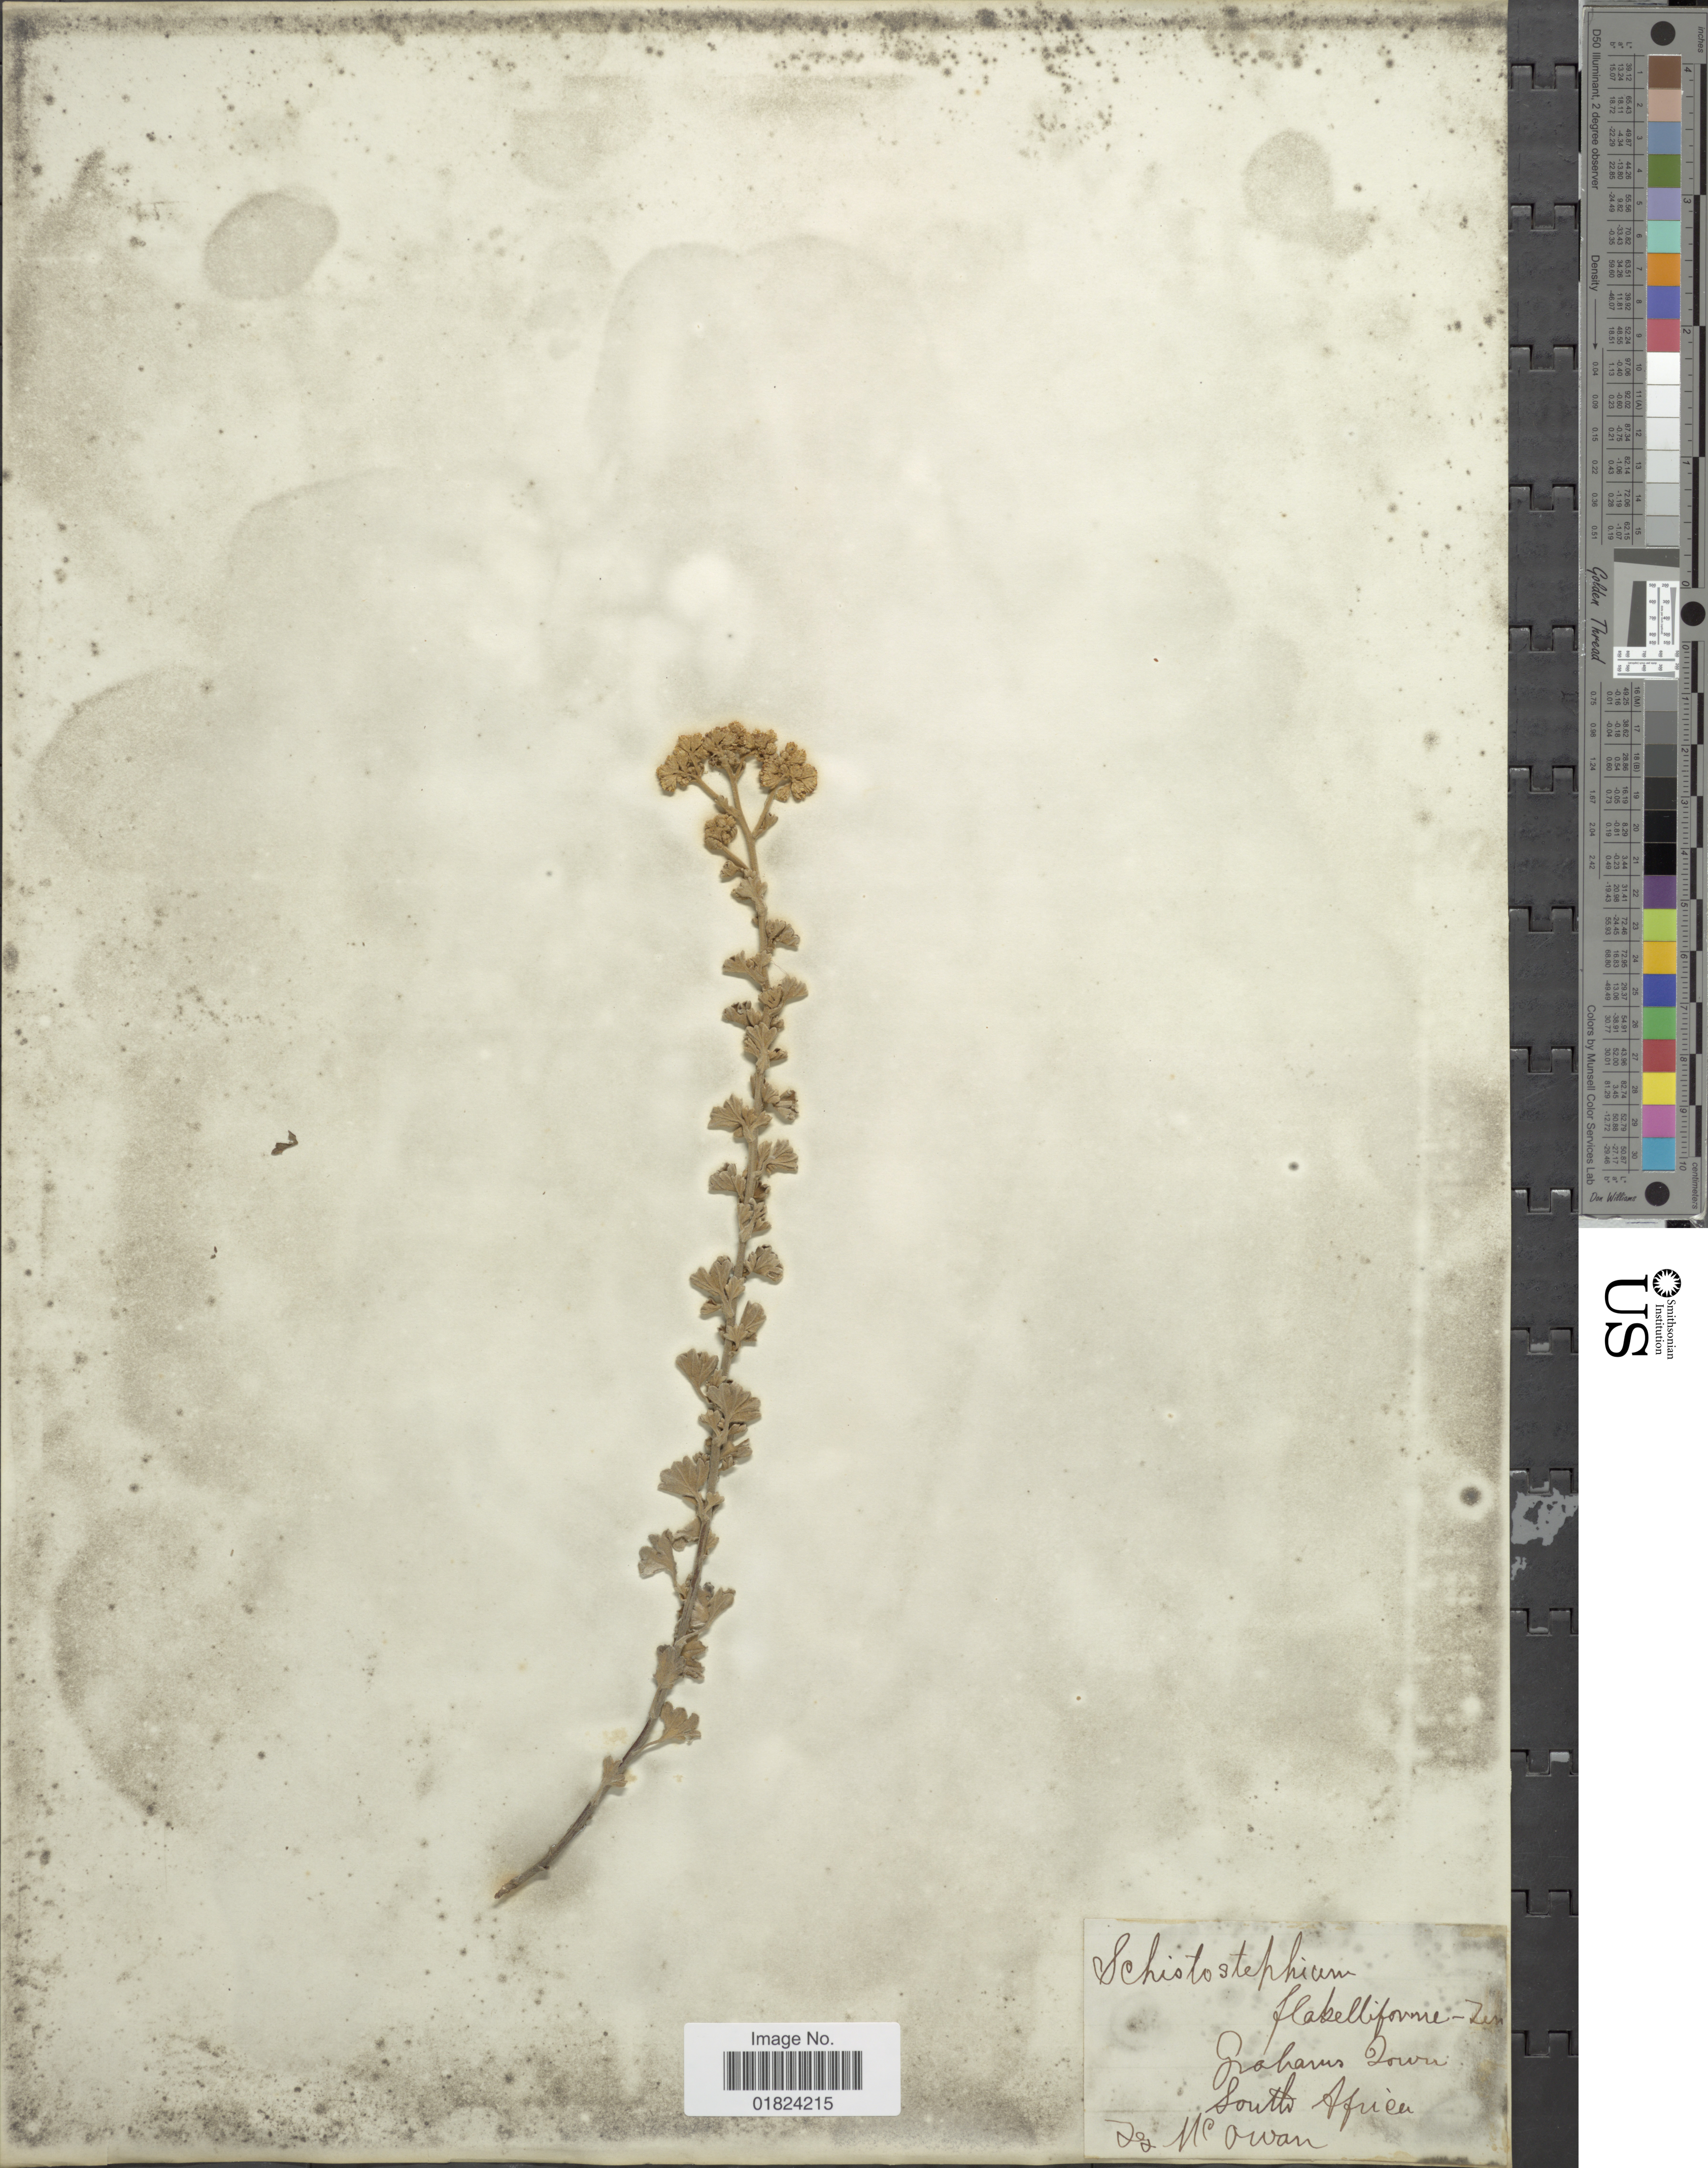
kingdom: Plantae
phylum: Tracheophyta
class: Magnoliopsida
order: Asterales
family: Asteraceae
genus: Schistostephium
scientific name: Schistostephium sp.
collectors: P. McOwan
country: South Africa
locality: Grahamstown